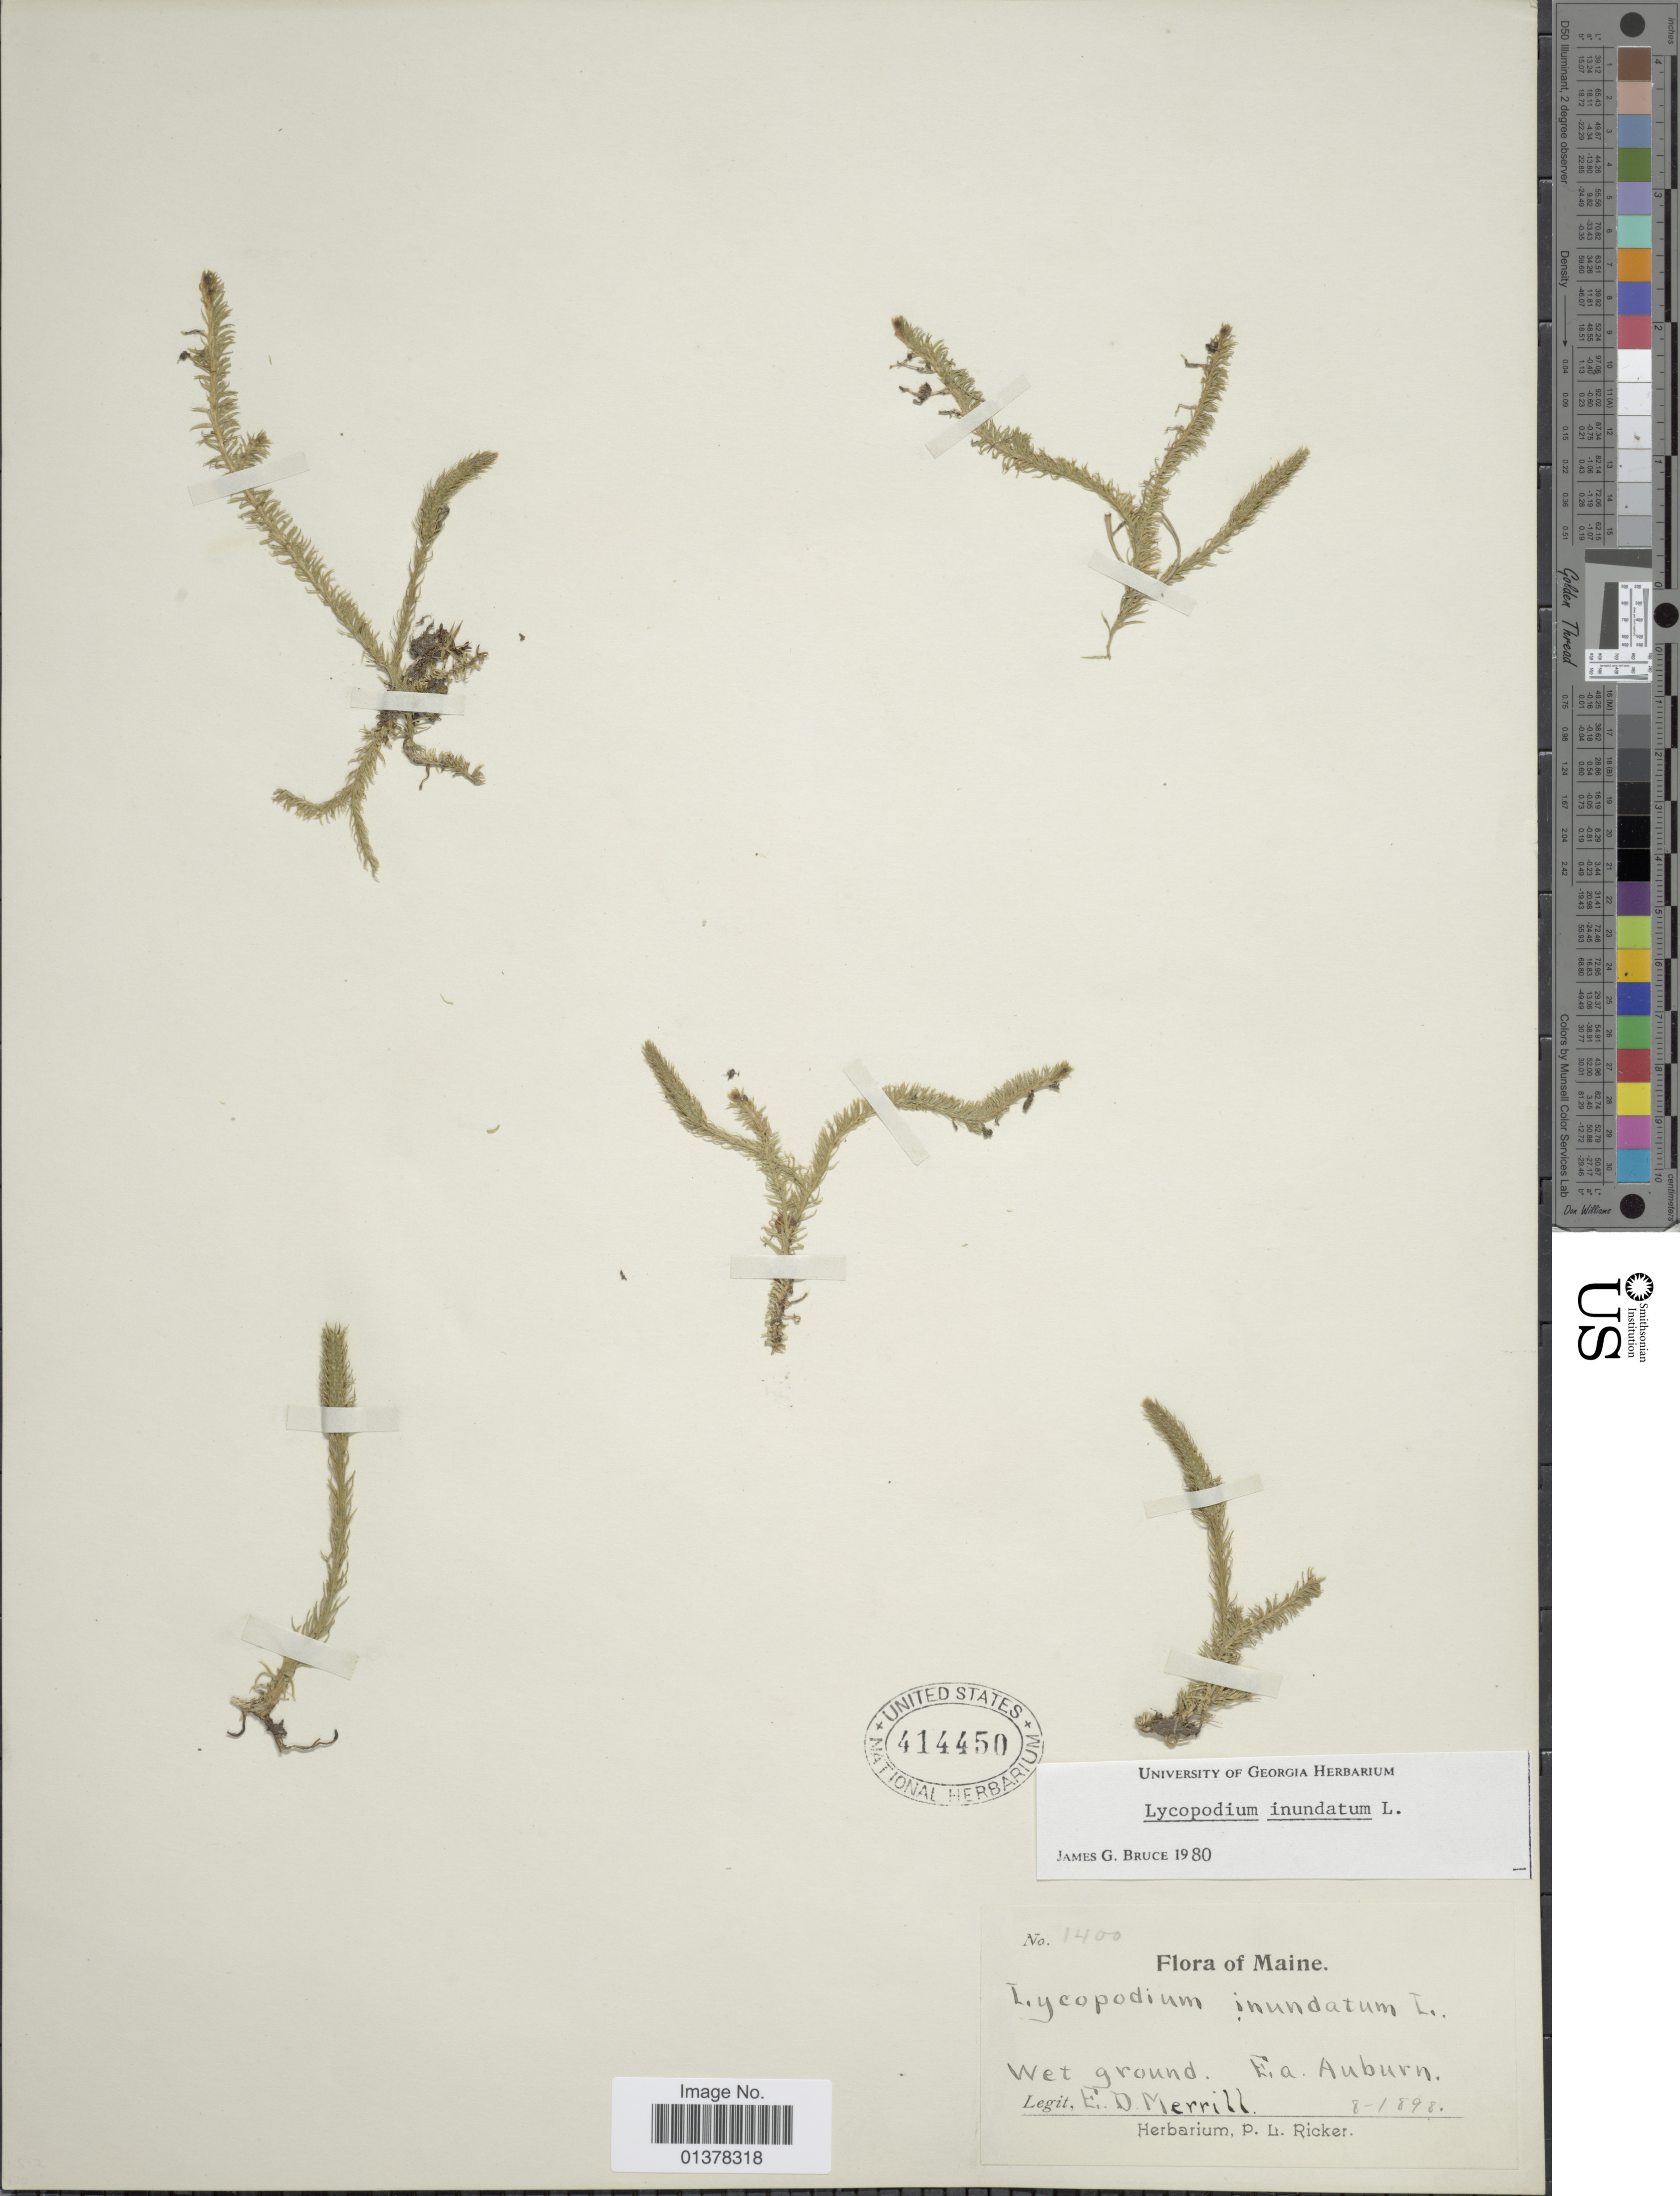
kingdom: Plantae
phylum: Tracheophyta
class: Lycopodiopsida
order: Lycopodiales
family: Lycopodiaceae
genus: Lycopodiella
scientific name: Lycopodiella inundata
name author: (L.) Holub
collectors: E. D. Merrill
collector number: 1400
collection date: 1898-08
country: United States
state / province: Maine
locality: Wet ground, F.A. Auburn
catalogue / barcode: US 414450